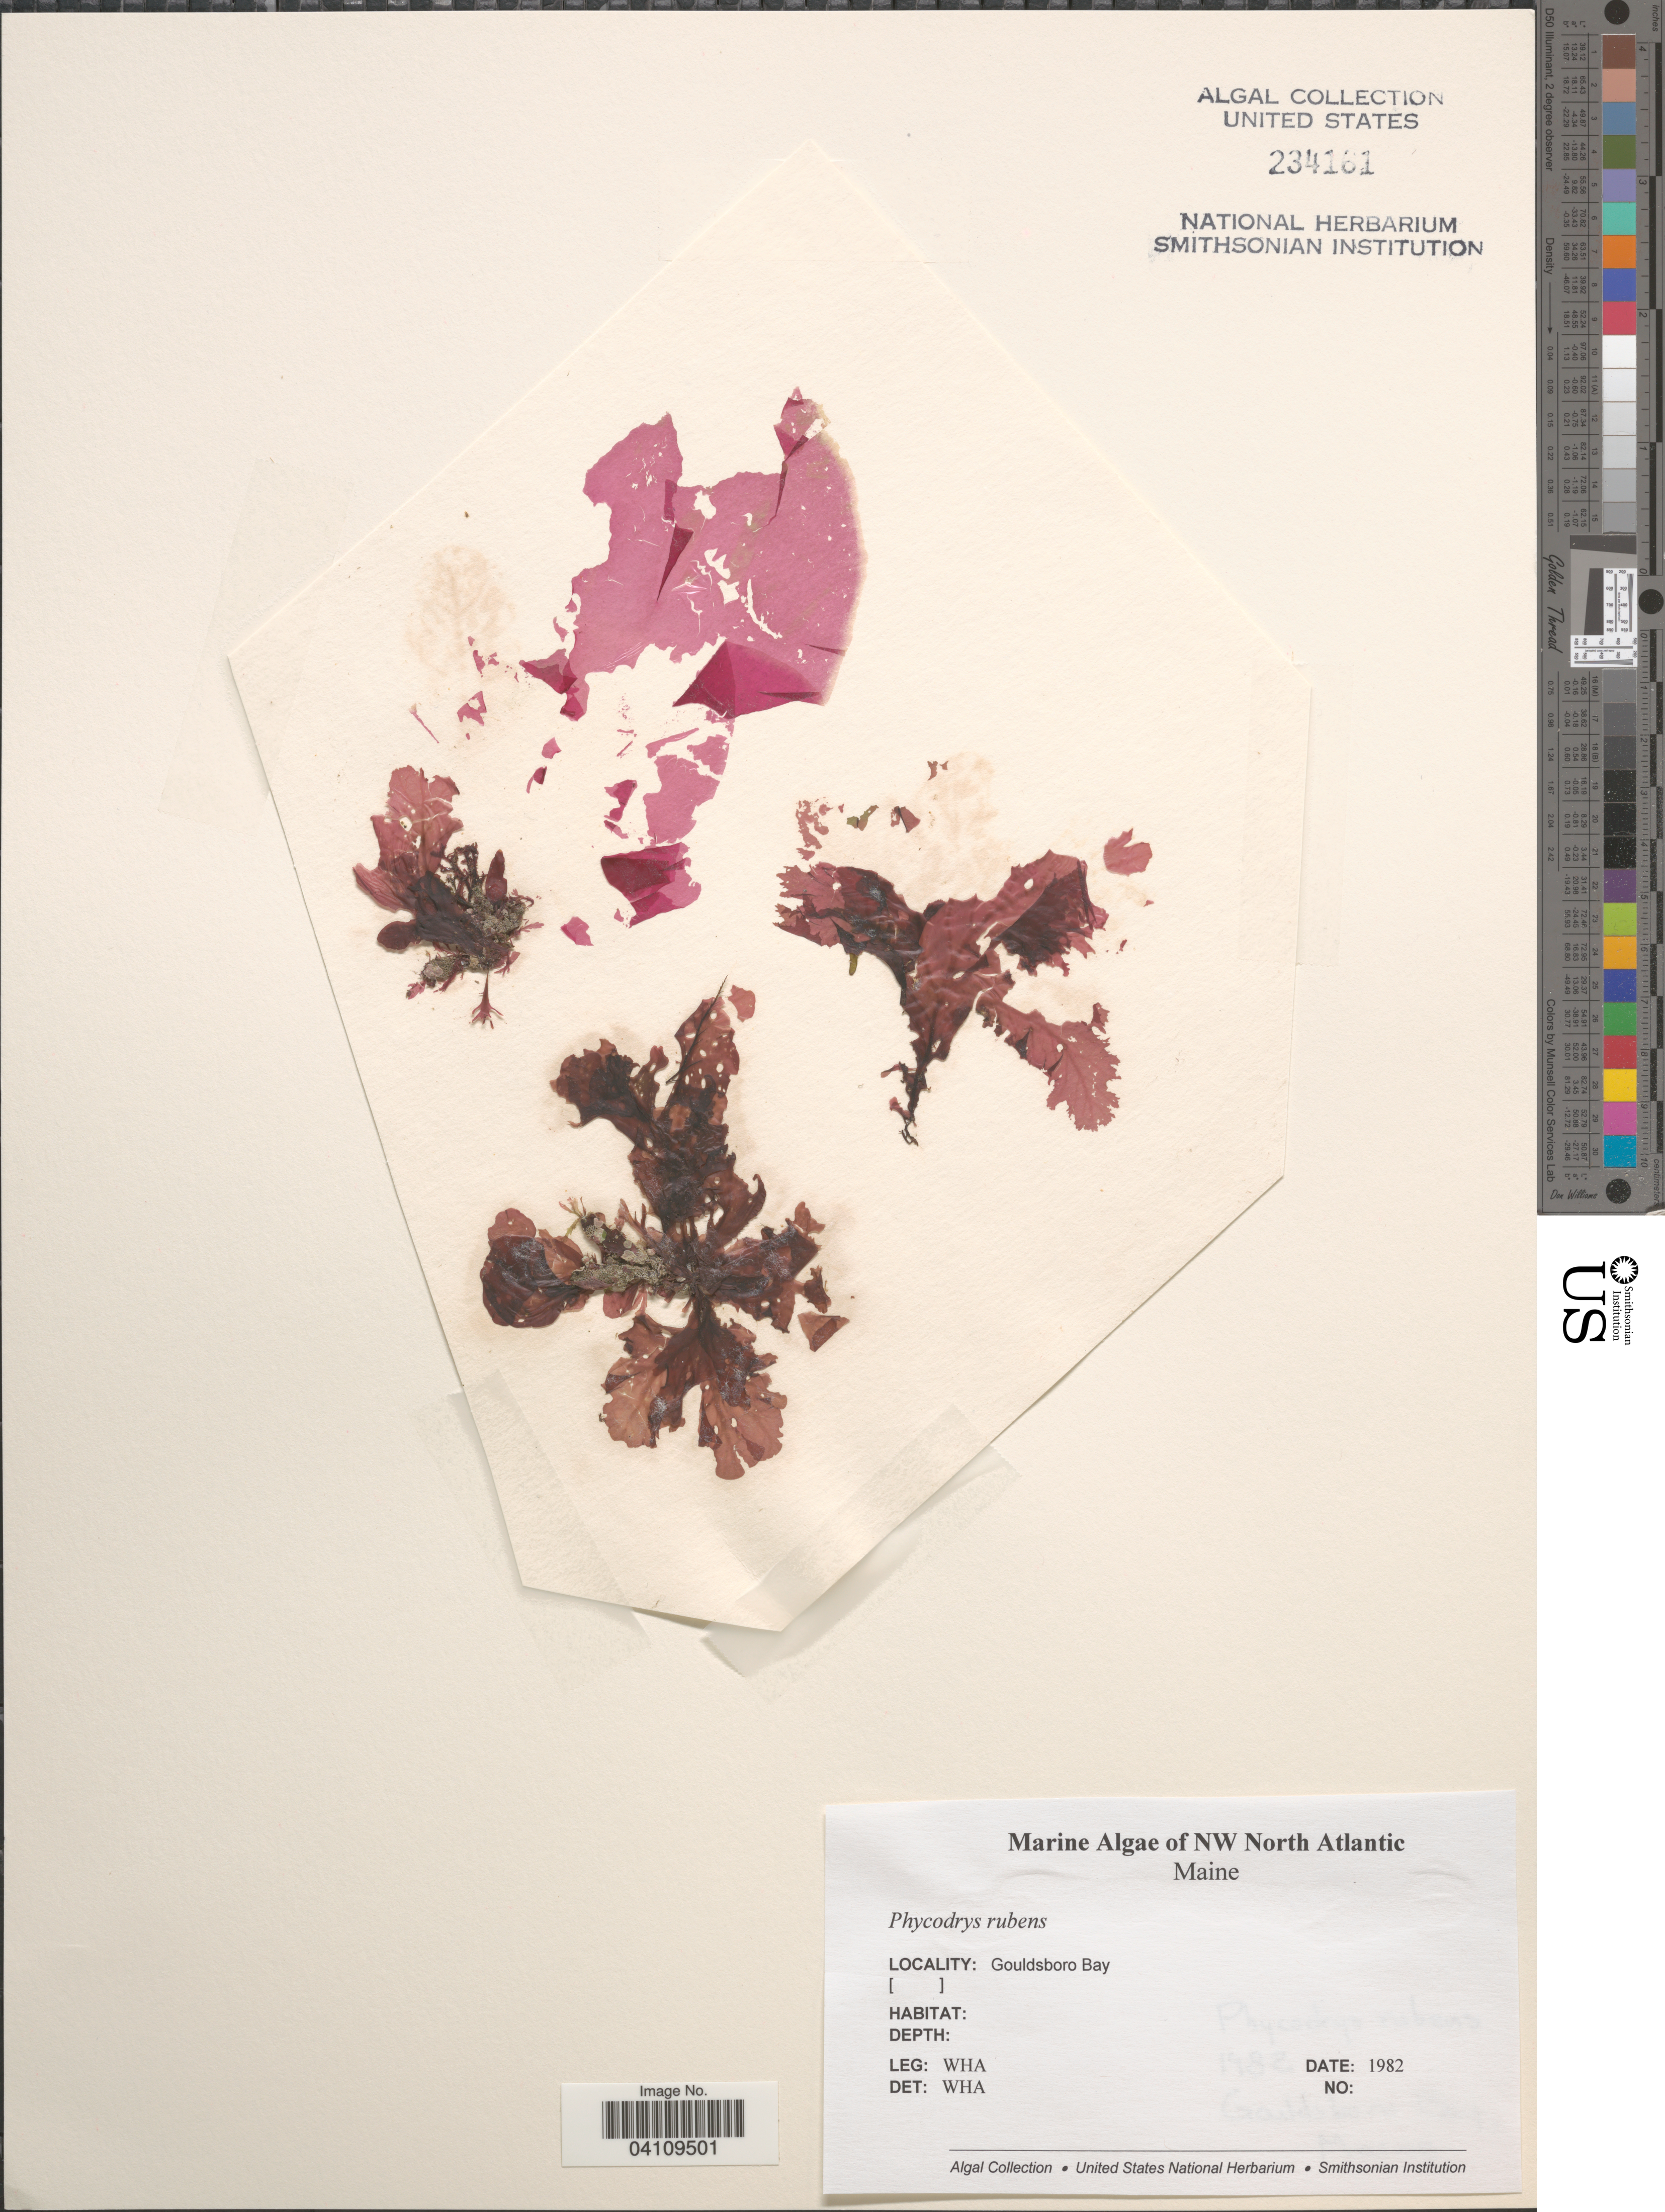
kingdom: Plantae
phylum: Rhodophyta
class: Florideophyceae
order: Ceramiales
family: Delesseriaceae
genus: Phycodrys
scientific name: Phycodrys rubens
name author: (L.) Batters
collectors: W. H. Adey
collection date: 1982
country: United States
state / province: Maine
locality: NW North Atlantic. Gouldsboro Bay.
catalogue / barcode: US 234161